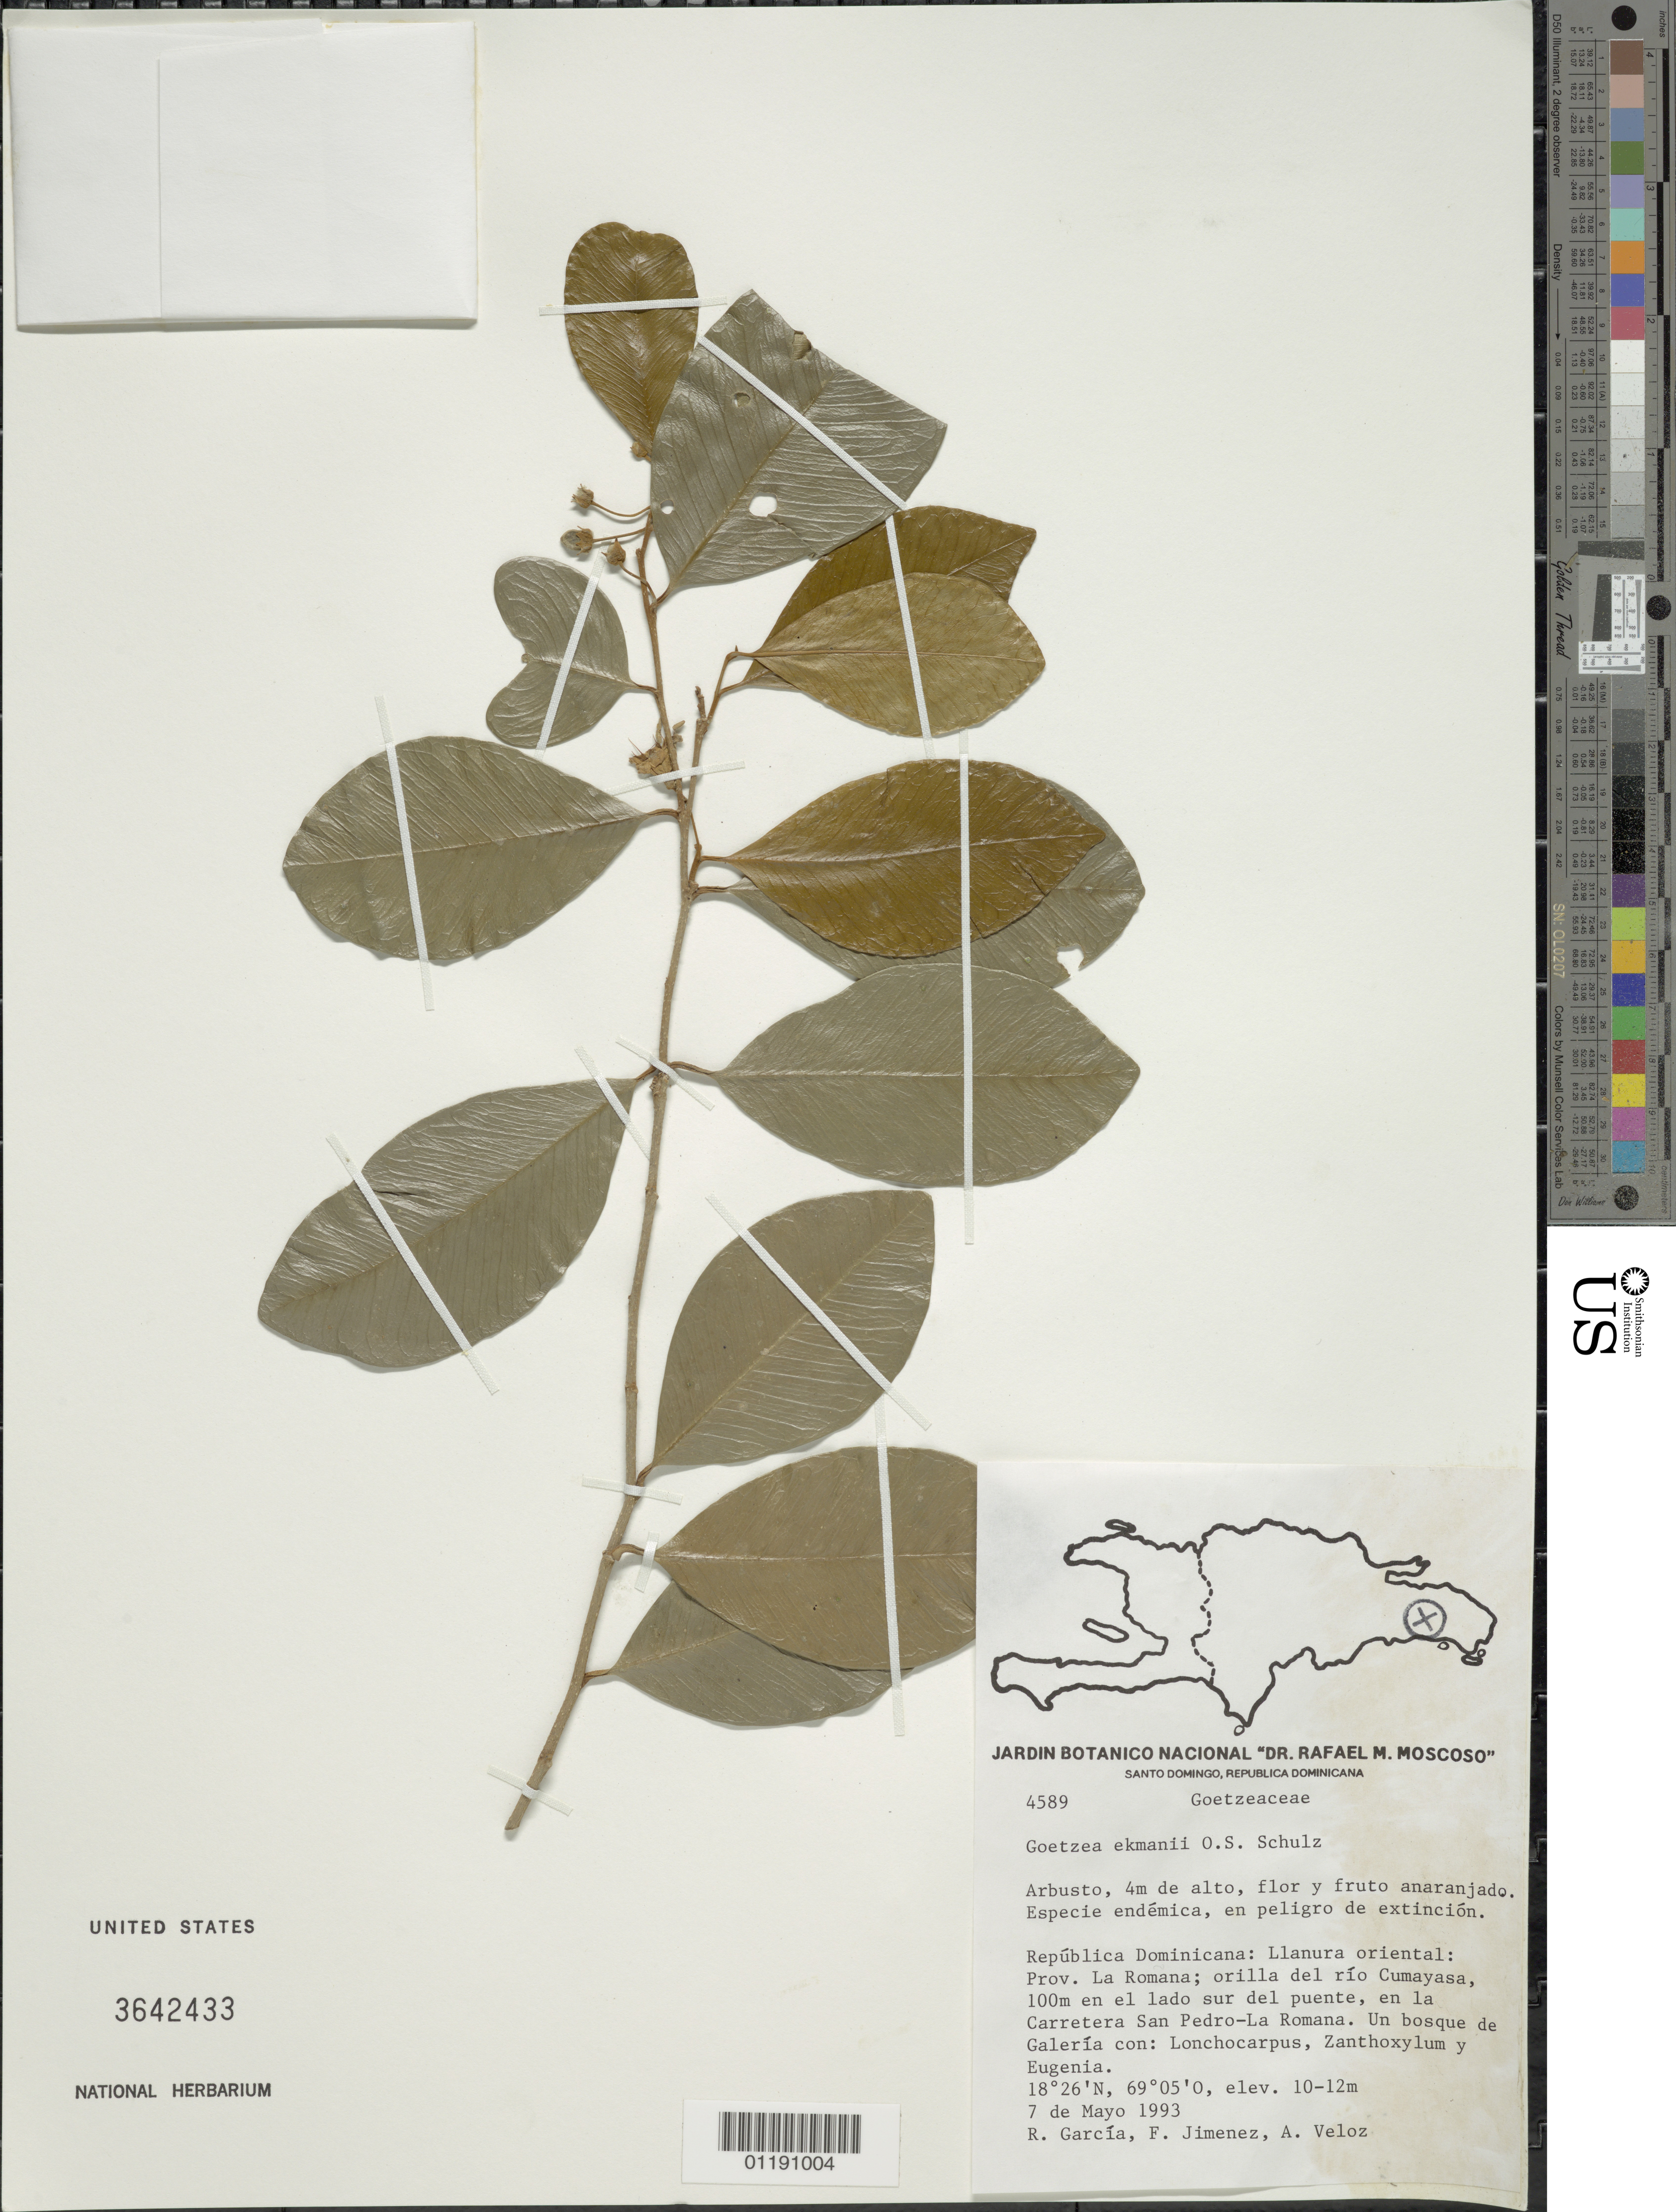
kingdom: Plantae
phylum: Tracheophyta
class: Magnoliopsida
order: Solanales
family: Solanaceae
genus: Goetzea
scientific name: Goetzea ekmanii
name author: O.E. Schulz in O.C. Schmidt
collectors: R. García, F. Jimenez & A. Veloz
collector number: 4589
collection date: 1993-05-07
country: Dominican Republic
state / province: La Romana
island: Hispaniola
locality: Llanura oriental: shore of the Cumayasa river, 100 m on the S side of the bridge, on the Carretera San Pedro-La Romana.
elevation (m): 10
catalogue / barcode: US 3642433